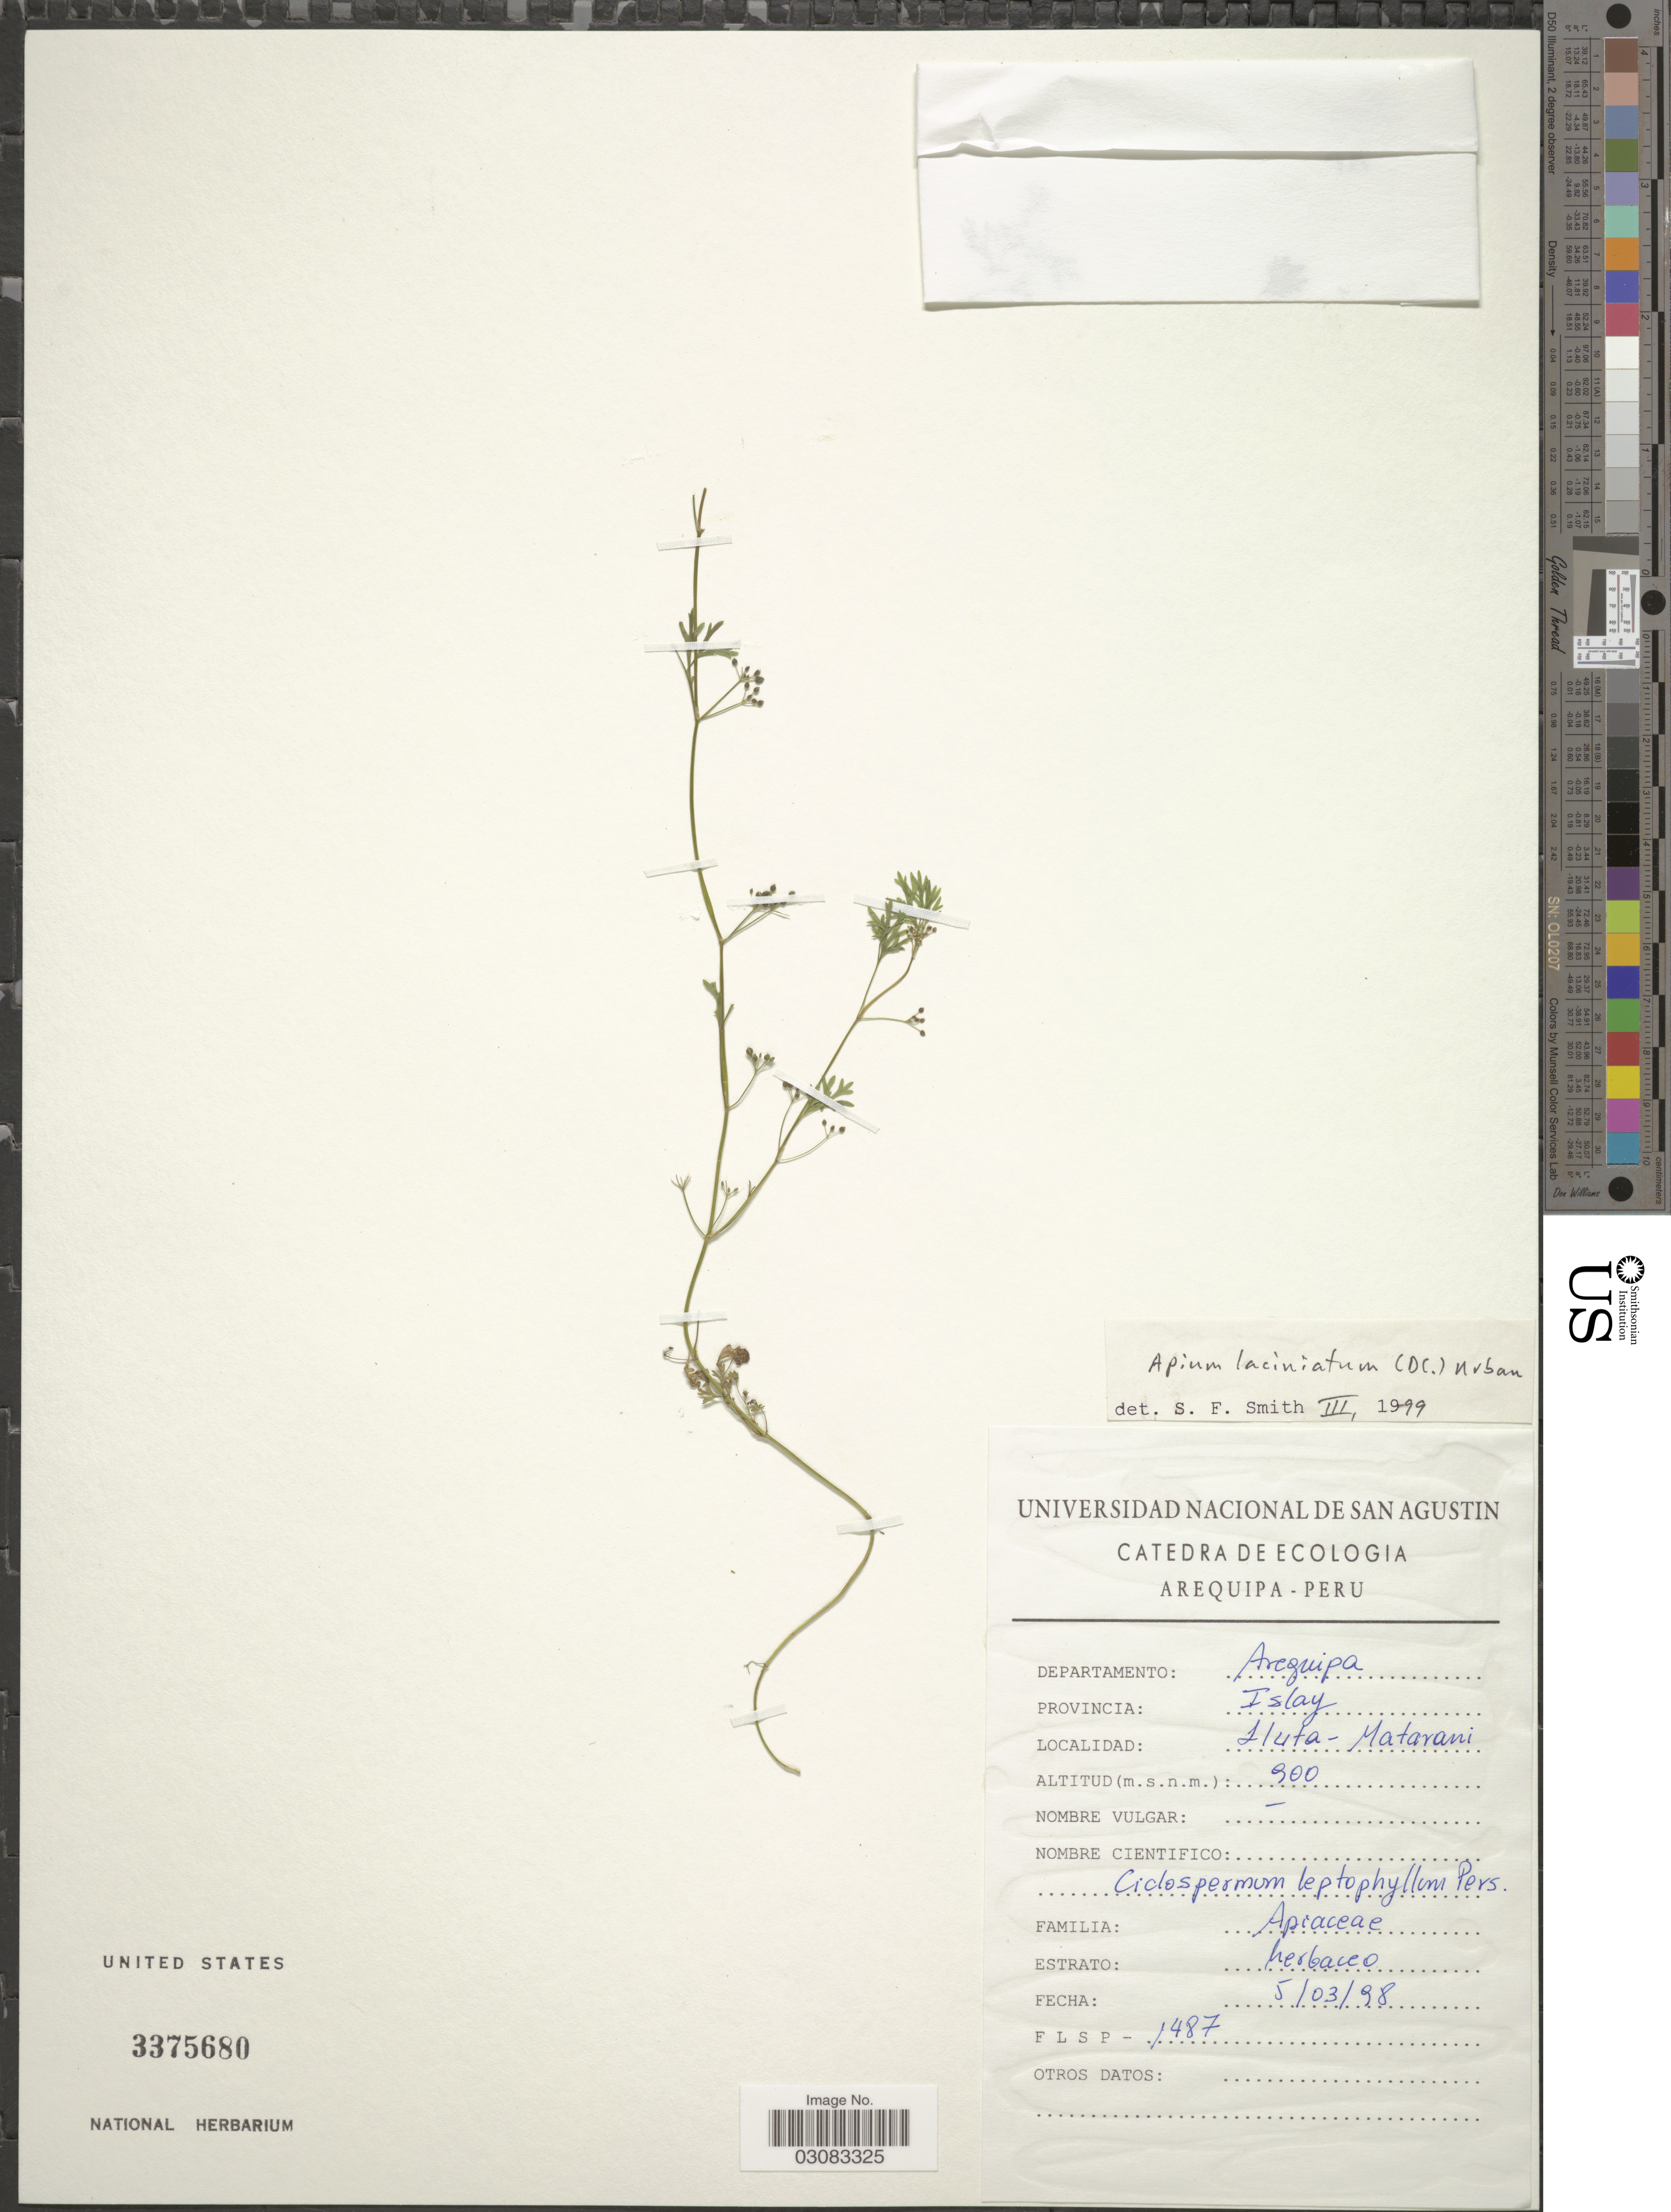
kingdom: Plantae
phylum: Tracheophyta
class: Magnoliopsida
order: Apiales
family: Apiaceae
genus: Cyclospermum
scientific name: Cyclospermum laciniatum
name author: (DC.) Constance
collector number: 1487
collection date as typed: Transcribed d/m/y: 5/3/98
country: Peru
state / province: Arequipa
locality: Departamento: Arequipa. Provincia: Islay. Iluta-Matarani.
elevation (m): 900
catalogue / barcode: US 3375680